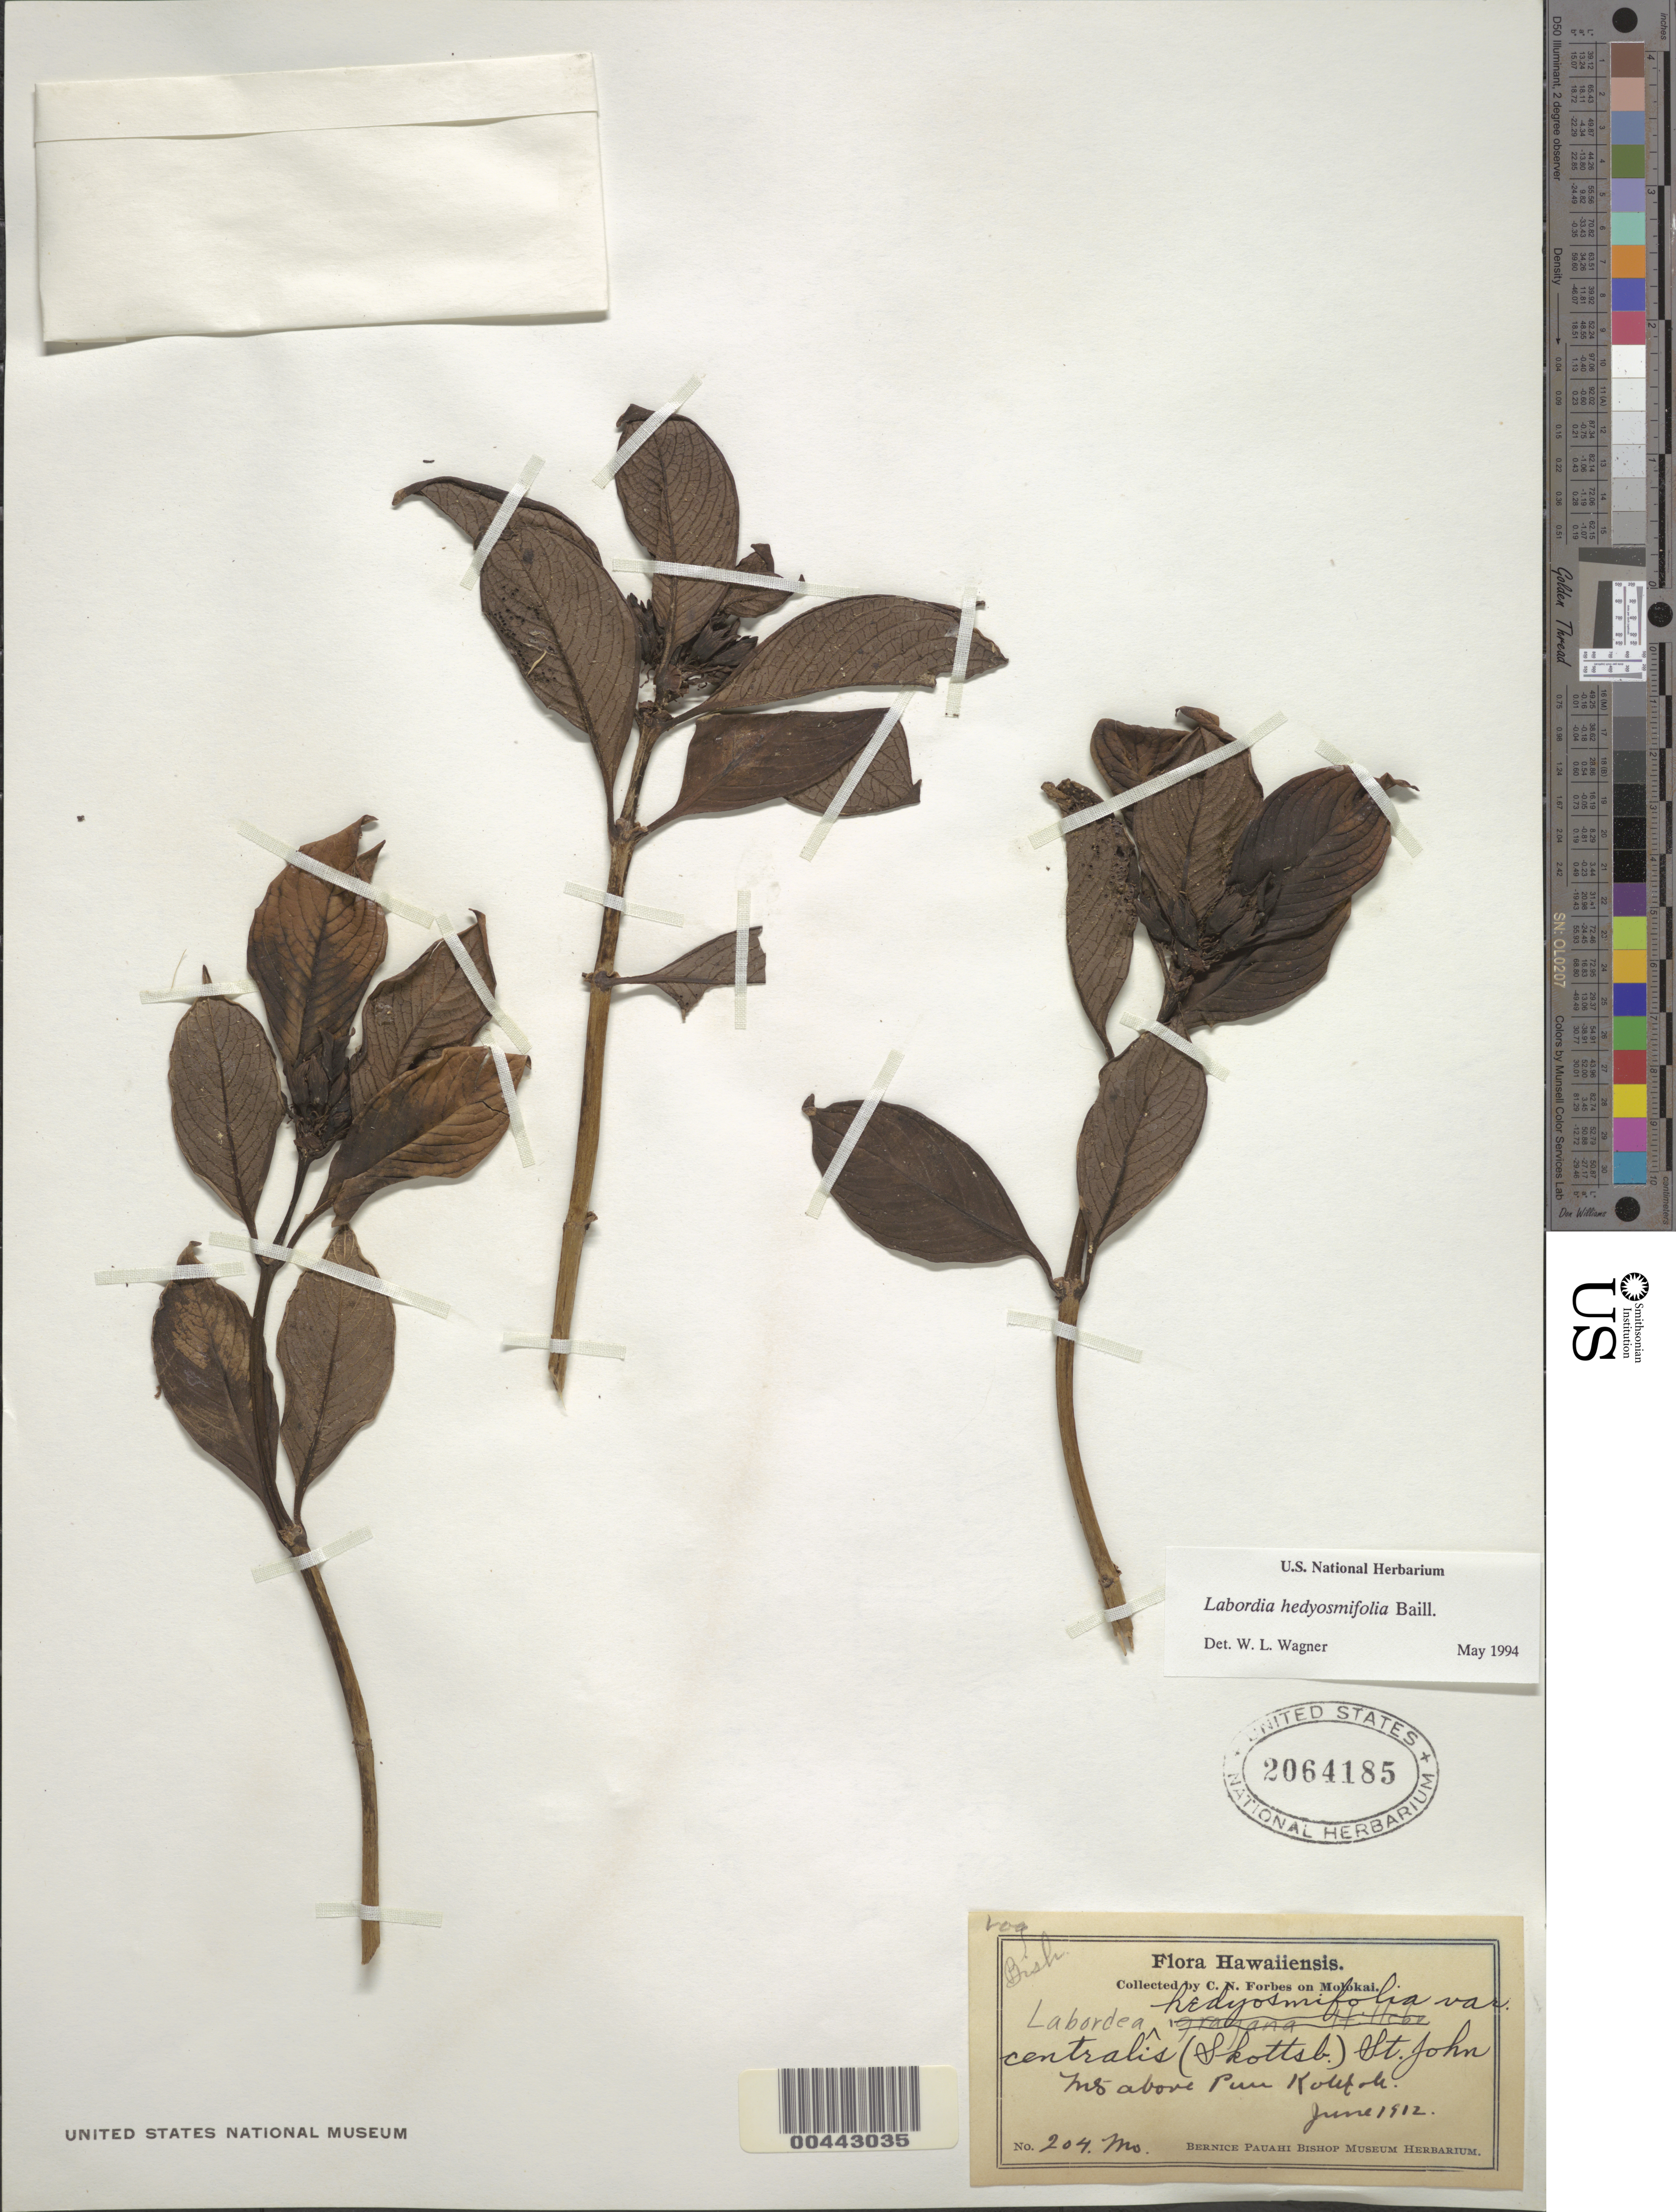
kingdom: Plantae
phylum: Tracheophyta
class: Magnoliopsida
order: Gentianales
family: Loganiaceae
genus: Geniostoma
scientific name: Geniostoma hedyosmifolium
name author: (Baill.) Byng & Christenh.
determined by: Wagner, W. L., (BOT), Smithsonian Institution - National Museum of Natural History (UNITED STATES)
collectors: C. N. Forbes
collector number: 204.Mo.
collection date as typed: Jun 1912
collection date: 1912-06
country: United States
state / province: Hawaii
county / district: Maui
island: Moloka'i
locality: Mts. above Puu Kolekole.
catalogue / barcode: US 2064185